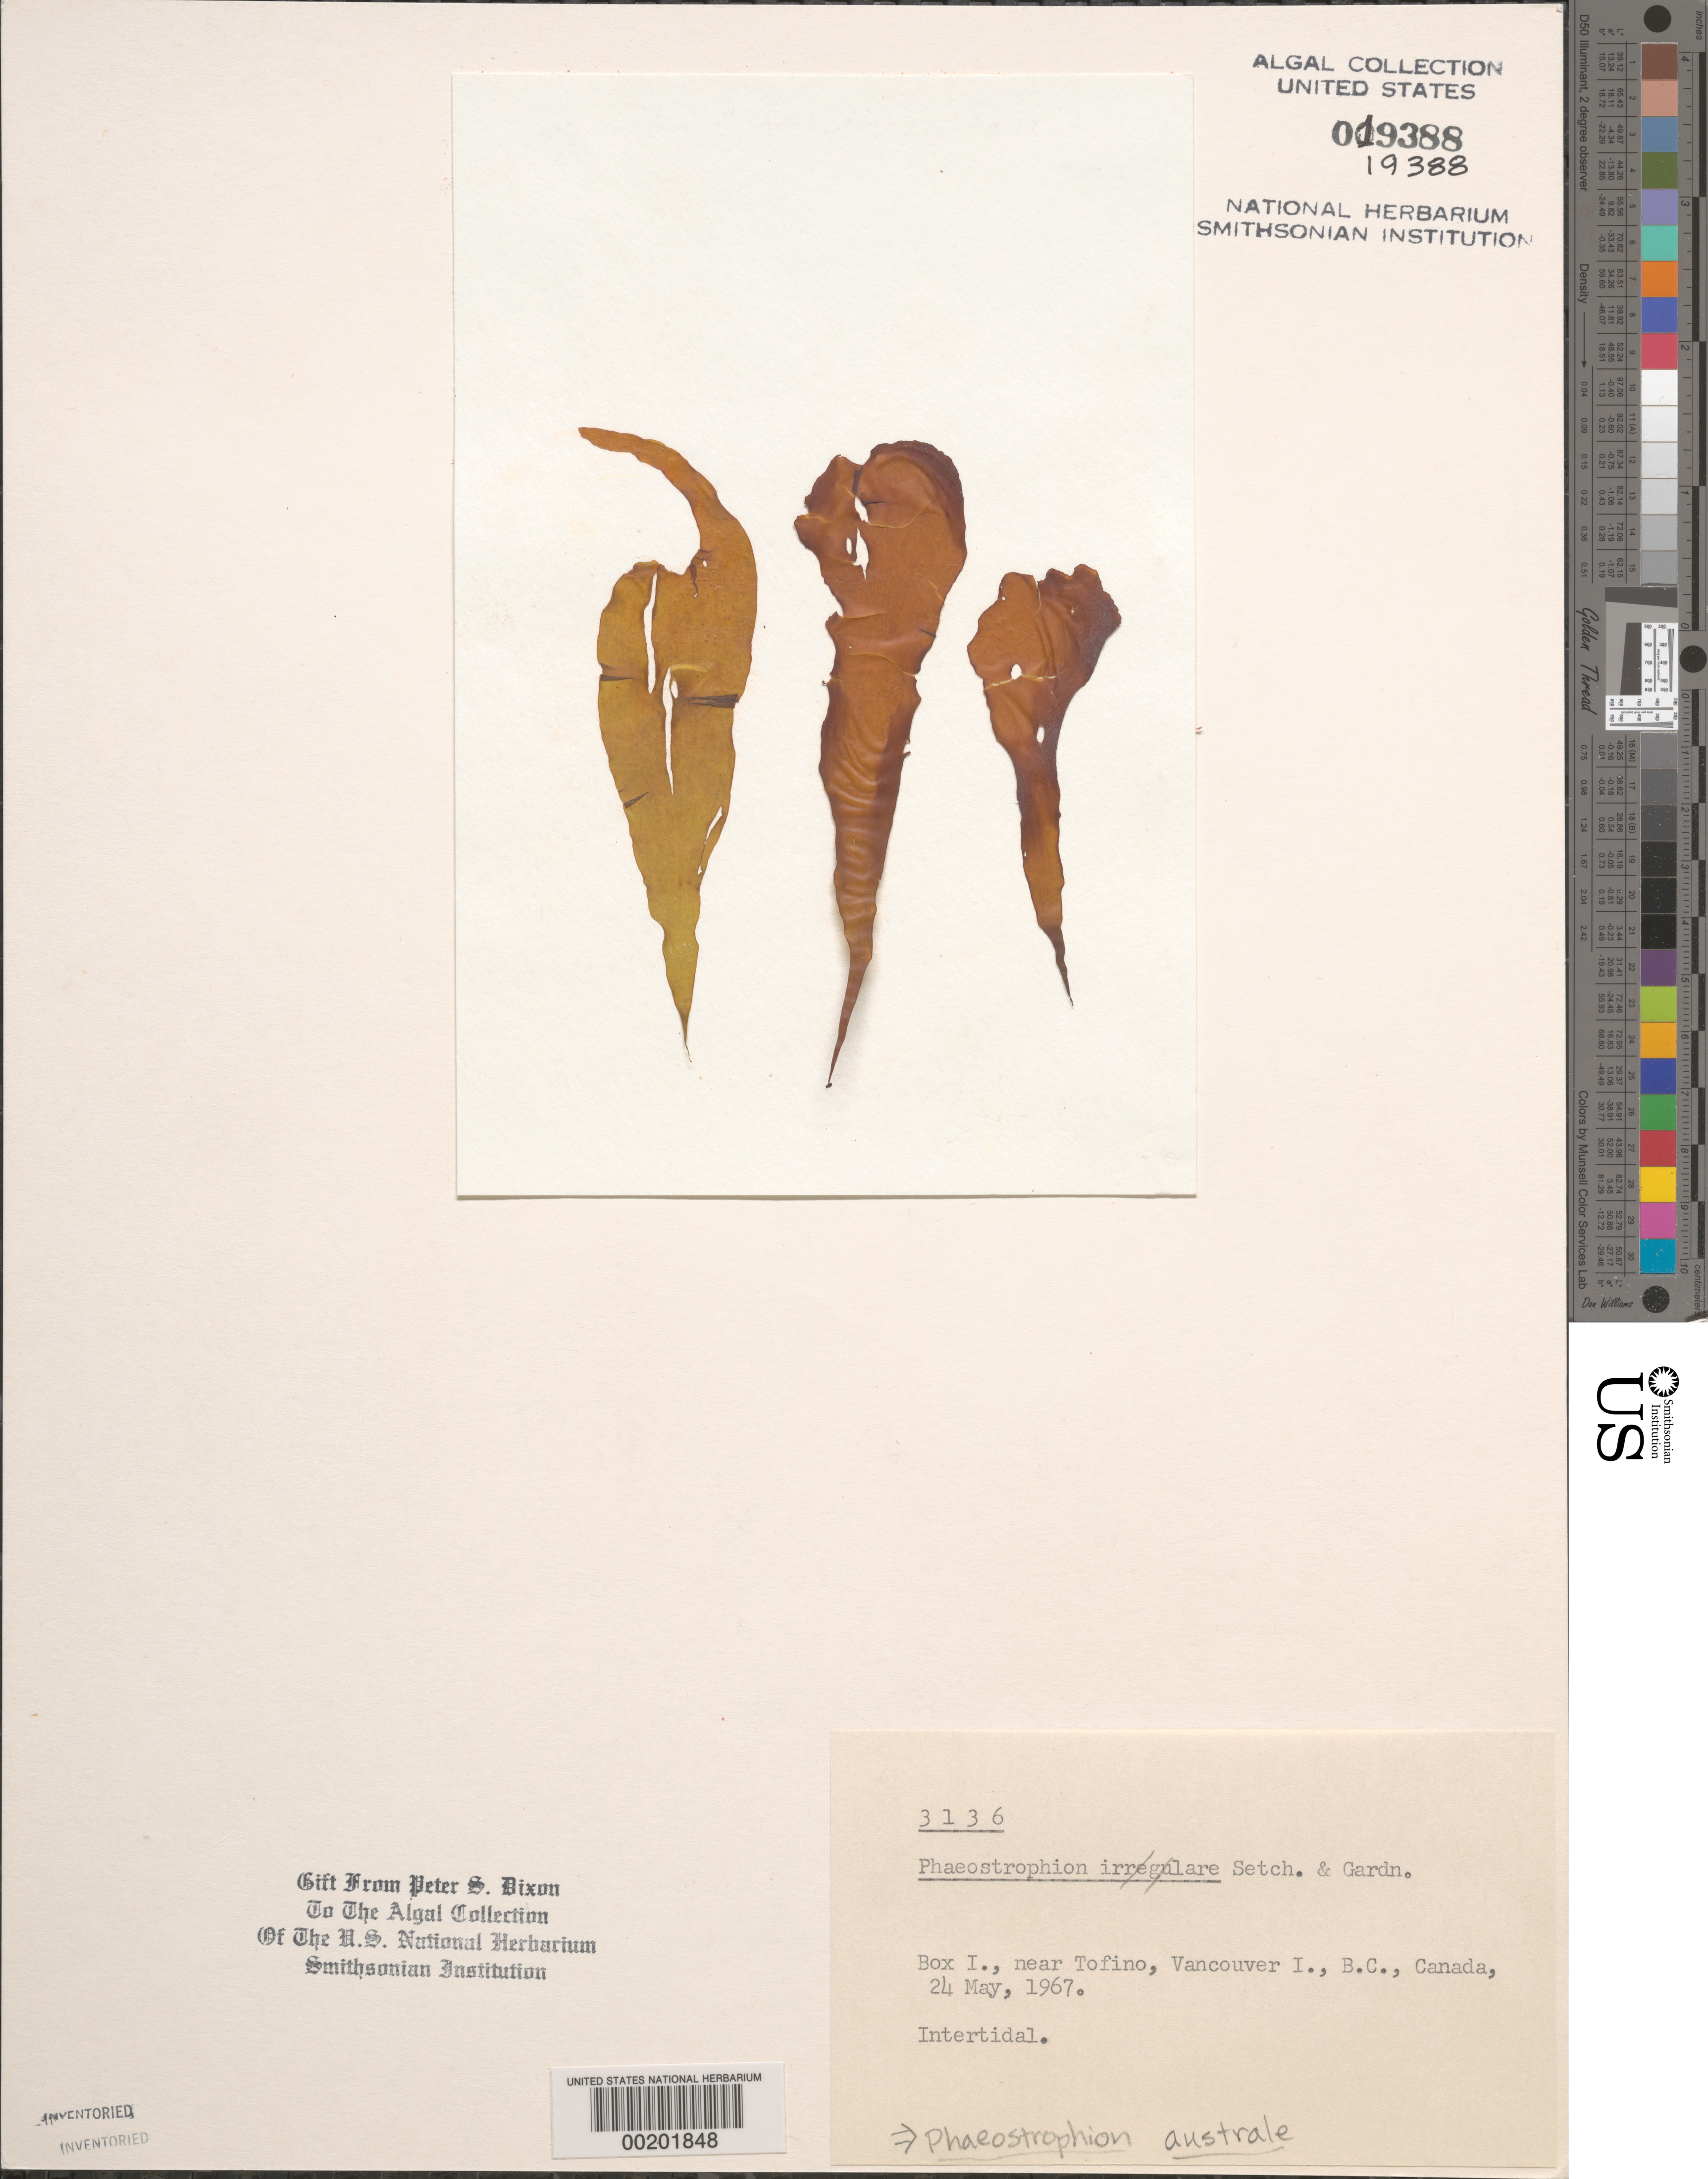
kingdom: Chromista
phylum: Ochrophyta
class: Phaeophyceae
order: Laminariales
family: Laminariaceae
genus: Phaeostrophion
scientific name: Phaeostrophion australe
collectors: P. S. Dixon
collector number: PSD 3136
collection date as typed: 24 May 1967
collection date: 1967-05-24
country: Canada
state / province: British Columbia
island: Box Island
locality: Near Ttofino, Vancouver Island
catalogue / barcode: US 19388